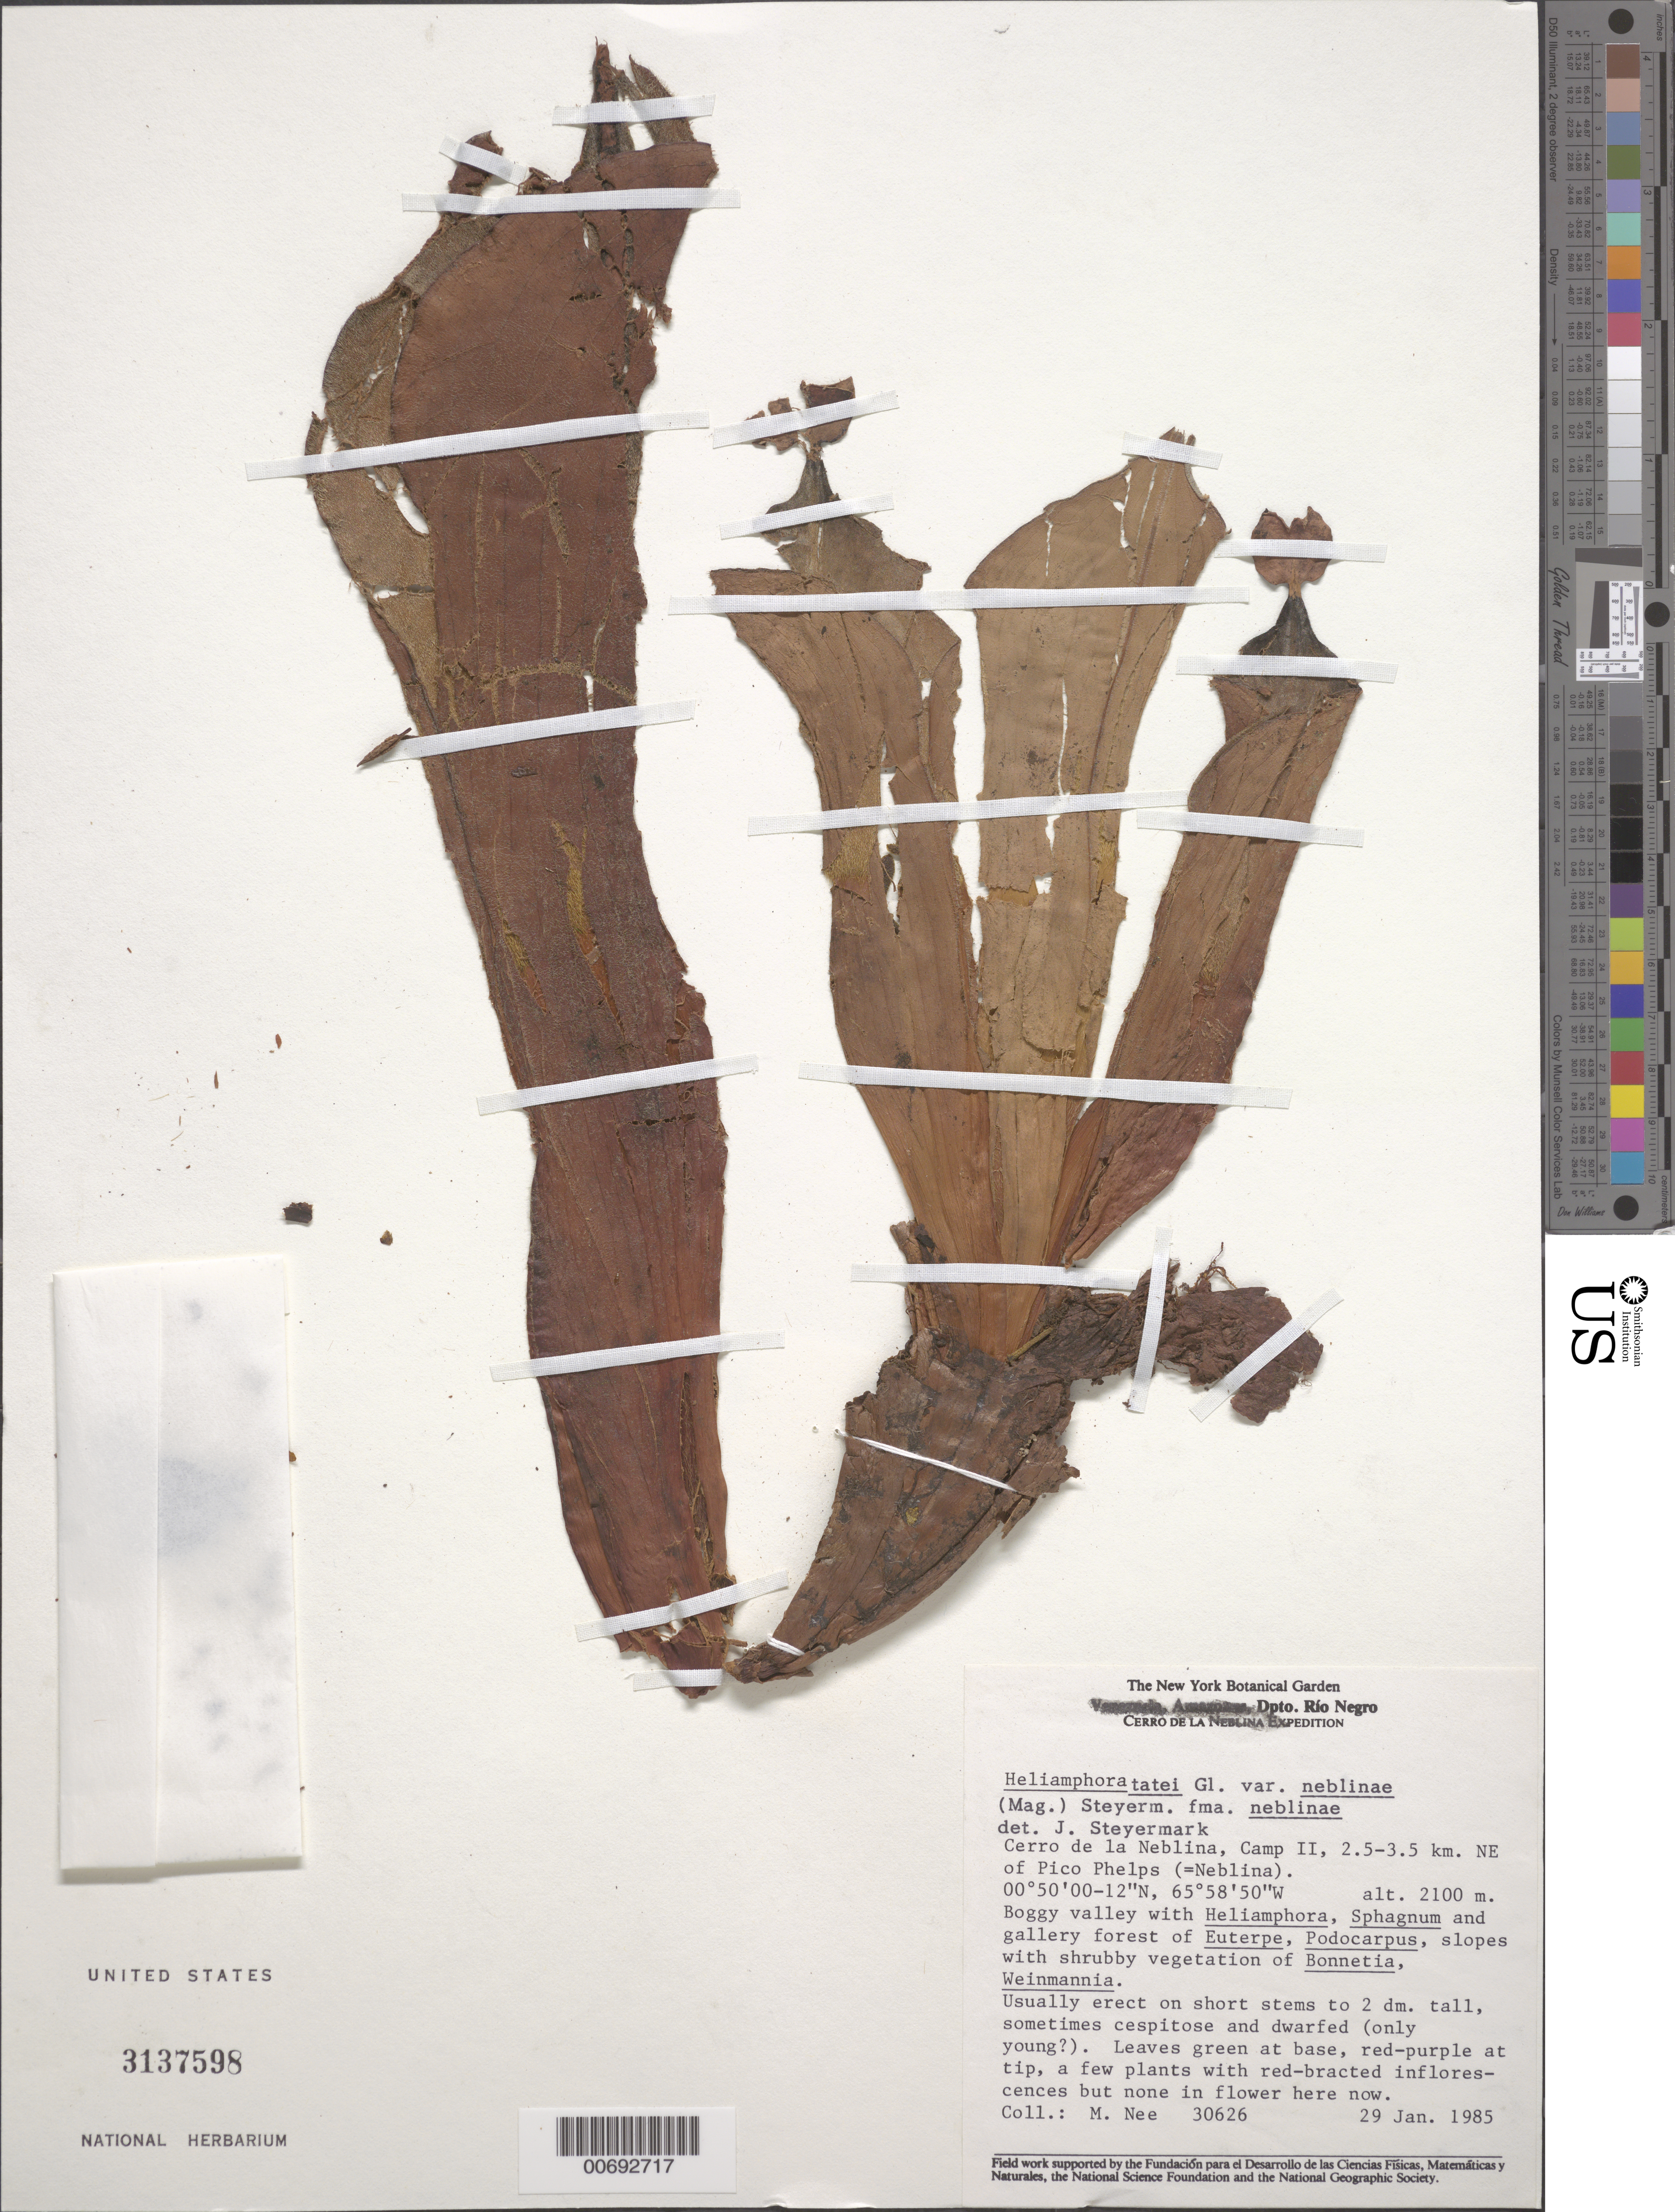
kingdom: Plantae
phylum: Tracheophyta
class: Magnoliopsida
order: Ericales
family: Sarraceniaceae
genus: Heliamphora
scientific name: Heliamphora tatei var. neblinae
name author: (Maguire) Steyerm.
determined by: Steyermark, Julian A., (VEN)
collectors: M. Nee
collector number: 30626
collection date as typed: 29-Jan-85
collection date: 1985-01-29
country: Venezuela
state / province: Amazonas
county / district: Río Negro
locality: Cerro de la Neblina, Camp II, 2.5-3.5 km NE Pico Phelps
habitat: Boggy valley and gallery forest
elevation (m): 2100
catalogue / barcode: US 3137598